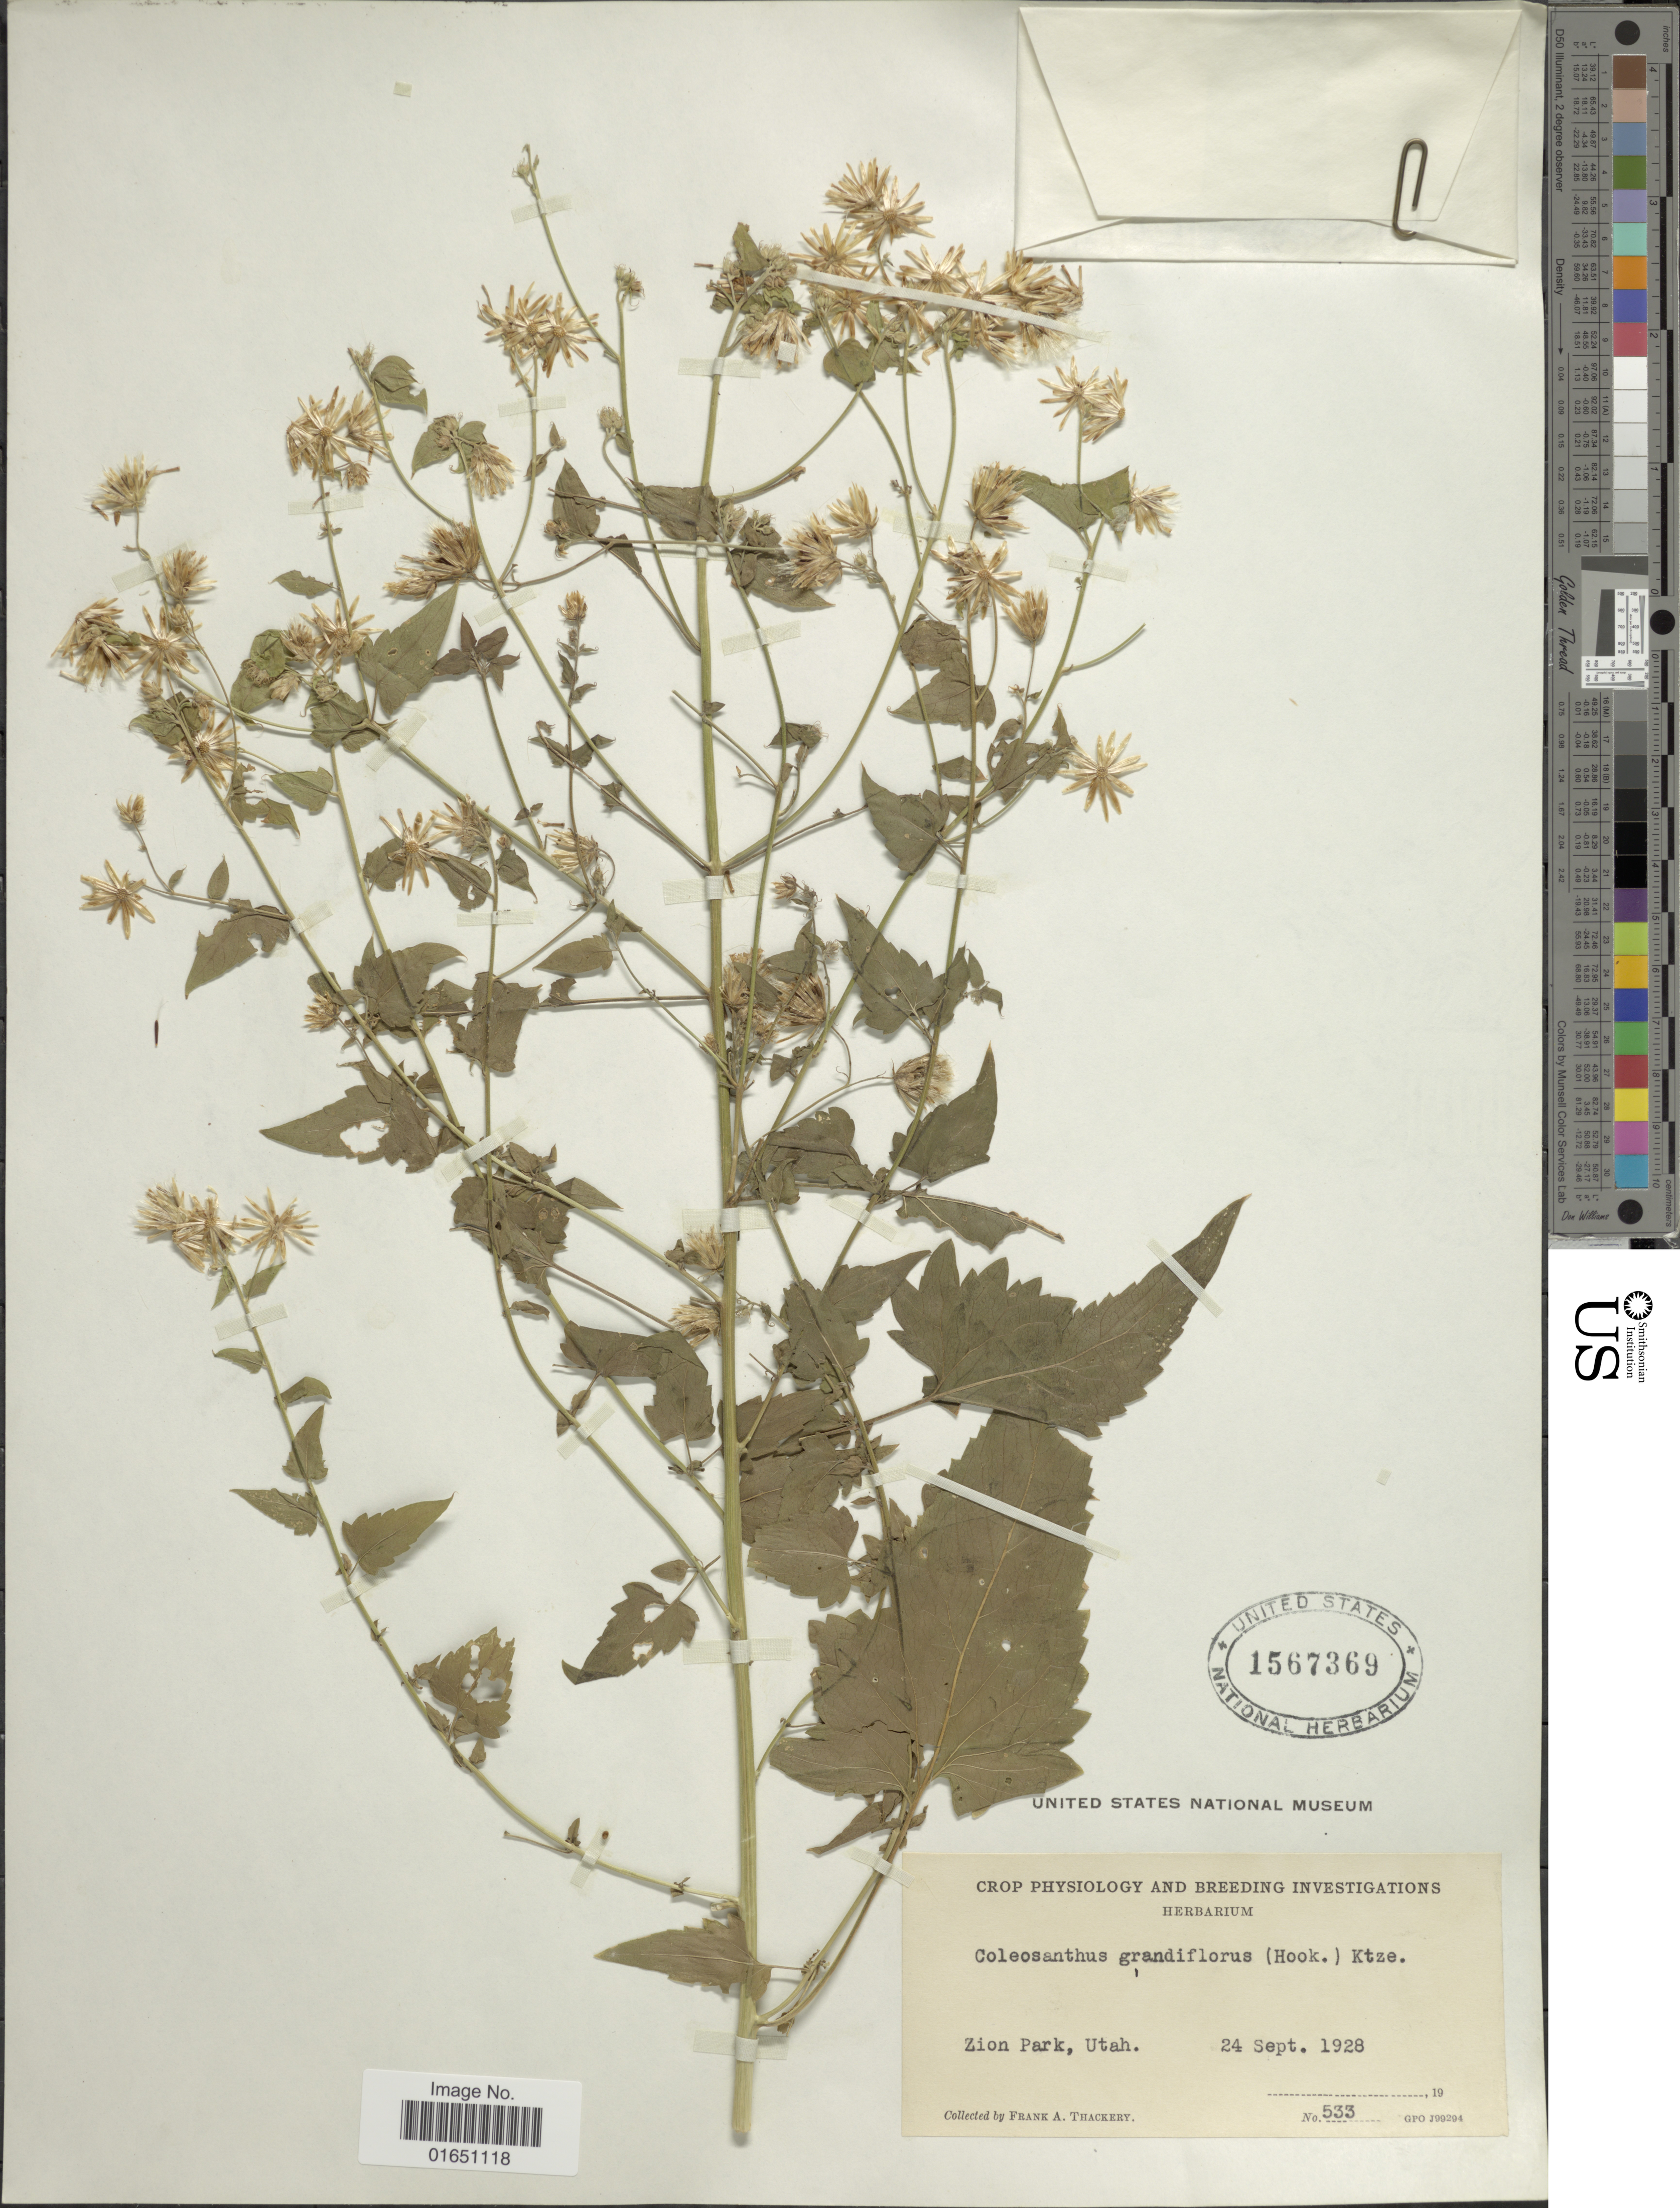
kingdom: Plantae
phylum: Tracheophyta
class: Magnoliopsida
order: Asterales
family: Asteraceae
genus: Brickellia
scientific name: Brickellia grandiflora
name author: (Hook.) Nutt.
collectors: F. Thackery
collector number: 533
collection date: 1928-09-24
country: United States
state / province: Utah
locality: Zion Park, Utah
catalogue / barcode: US 1567369